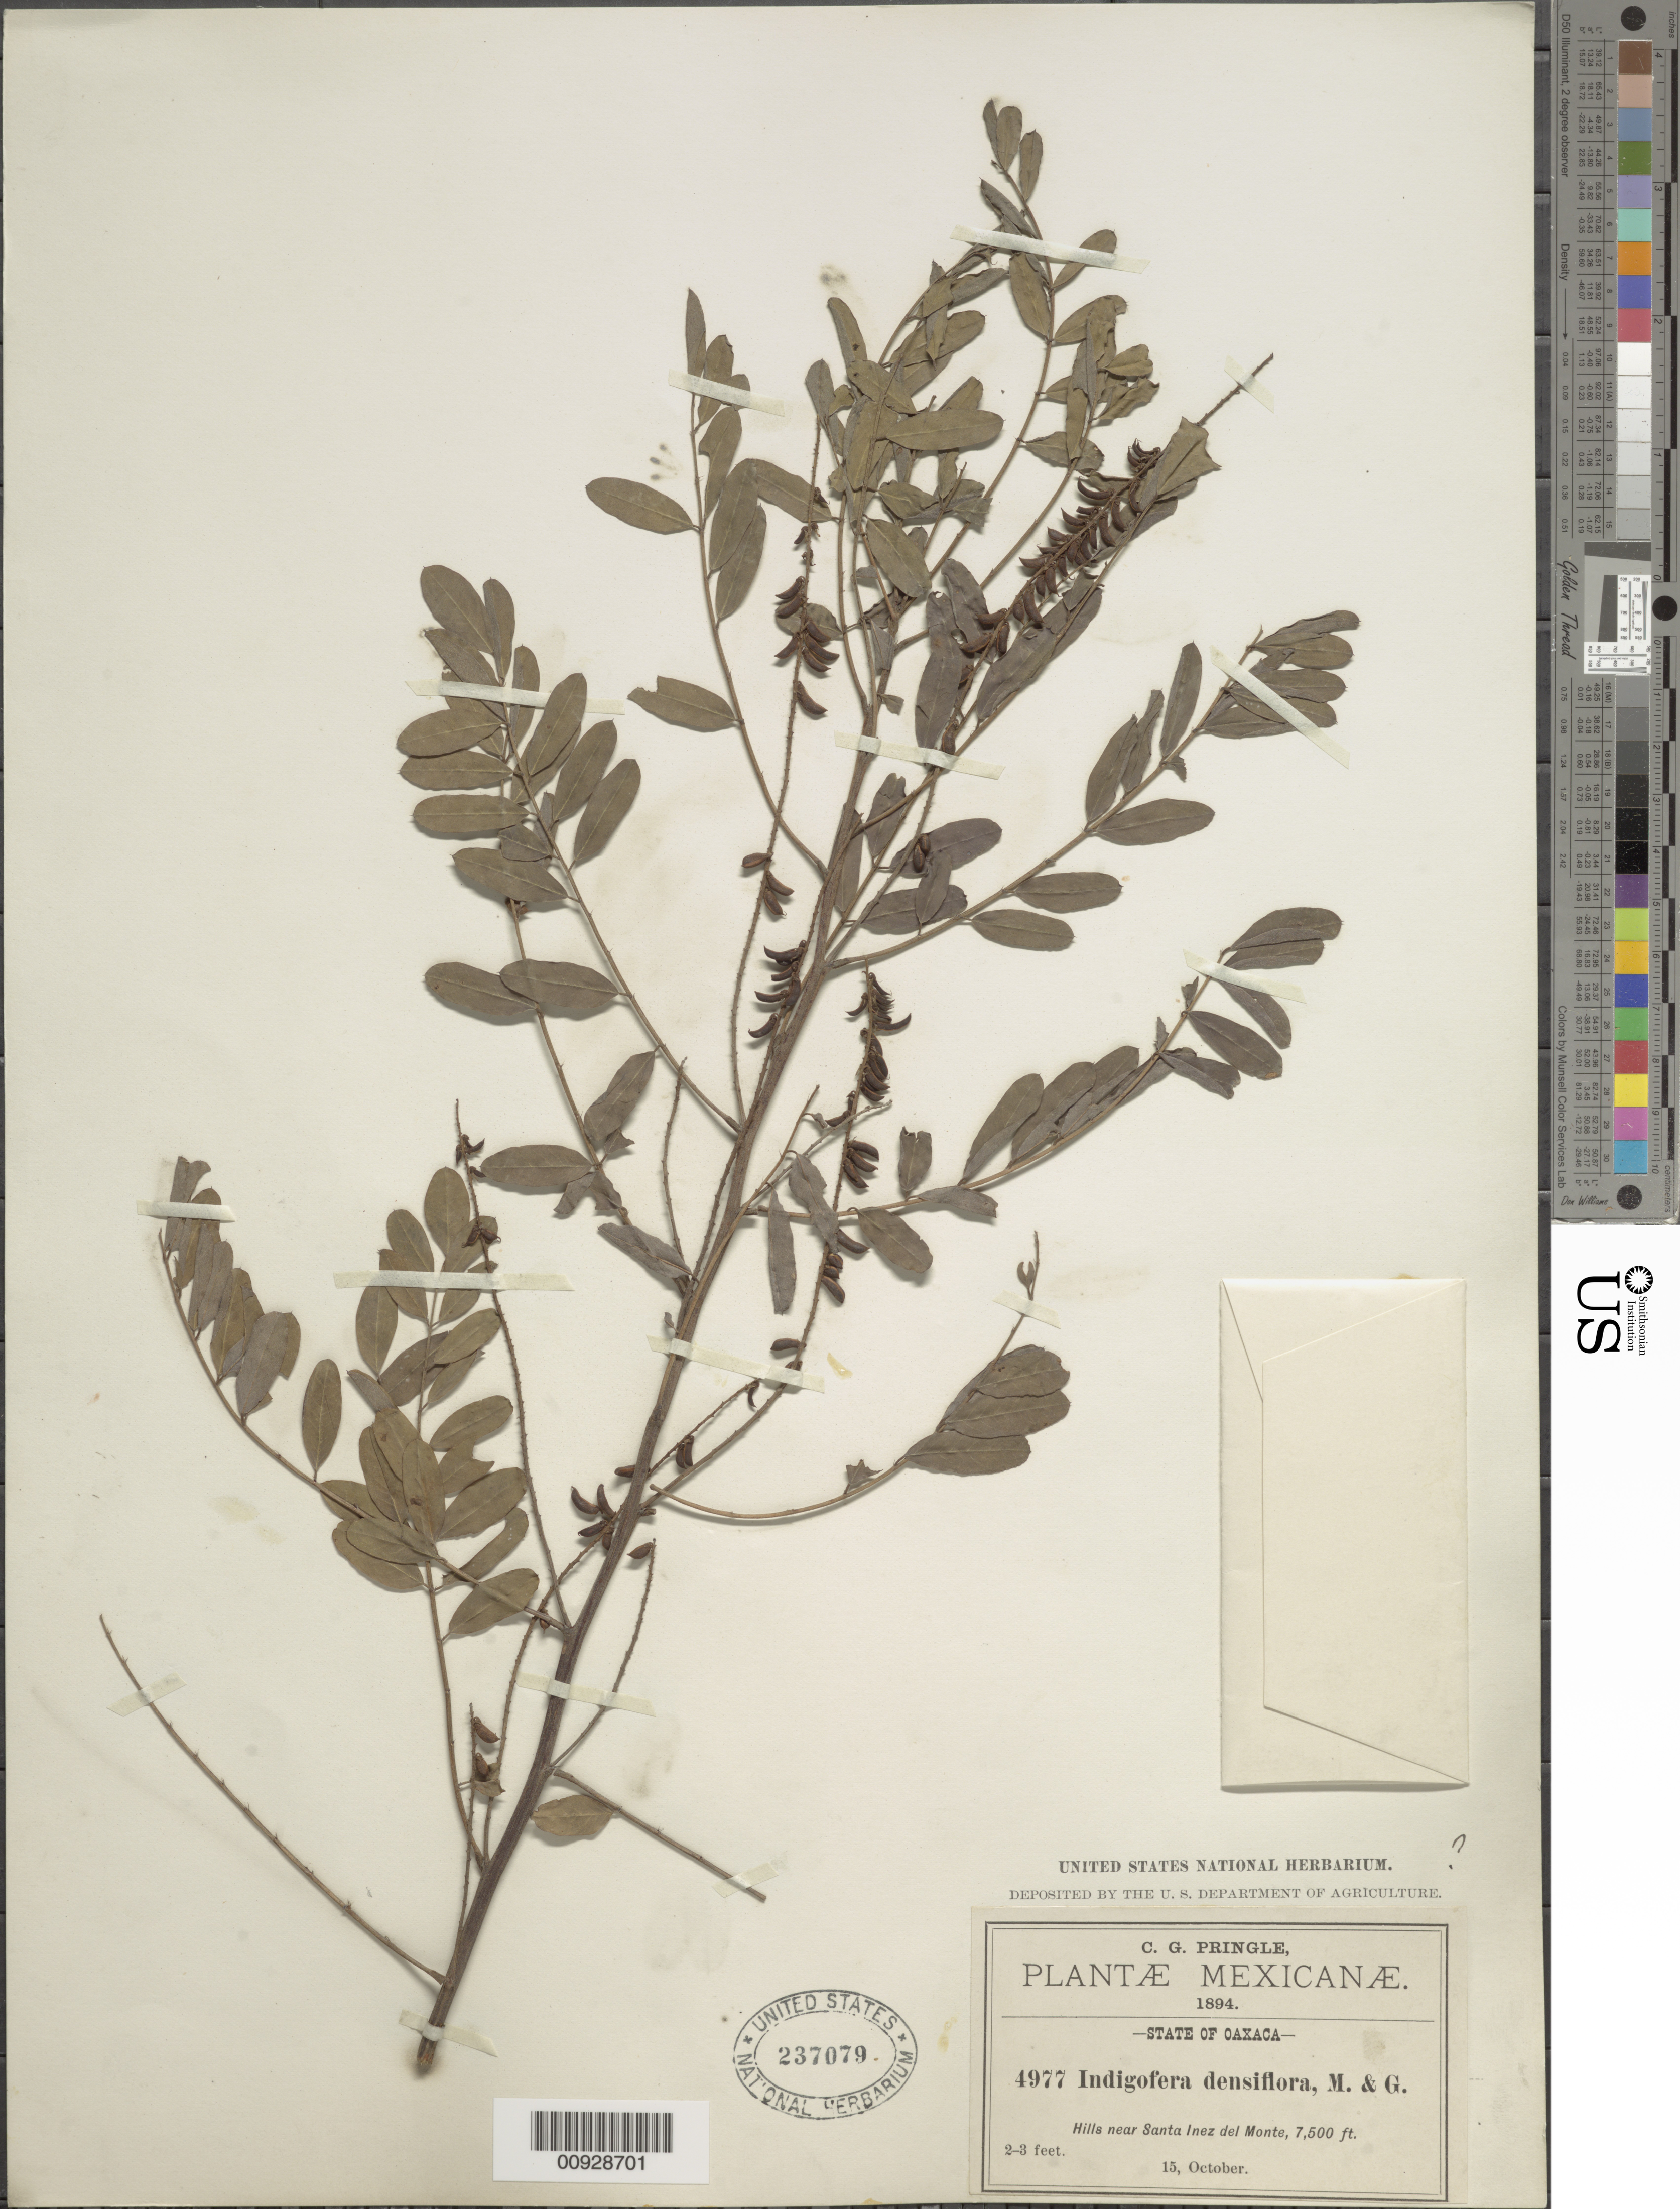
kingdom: Plantae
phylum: Tracheophyta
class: Magnoliopsida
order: Fabales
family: Fabaceae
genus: Indigofera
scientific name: Indigofera densiflora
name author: M. Martens & Galeotti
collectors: C. G. Pringle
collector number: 4977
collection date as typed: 15 Oct 1894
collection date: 1894-10-15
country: Mexico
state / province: Oaxaca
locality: Near Santa Inez del Monte,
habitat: Hills.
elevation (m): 2286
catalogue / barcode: US 237079